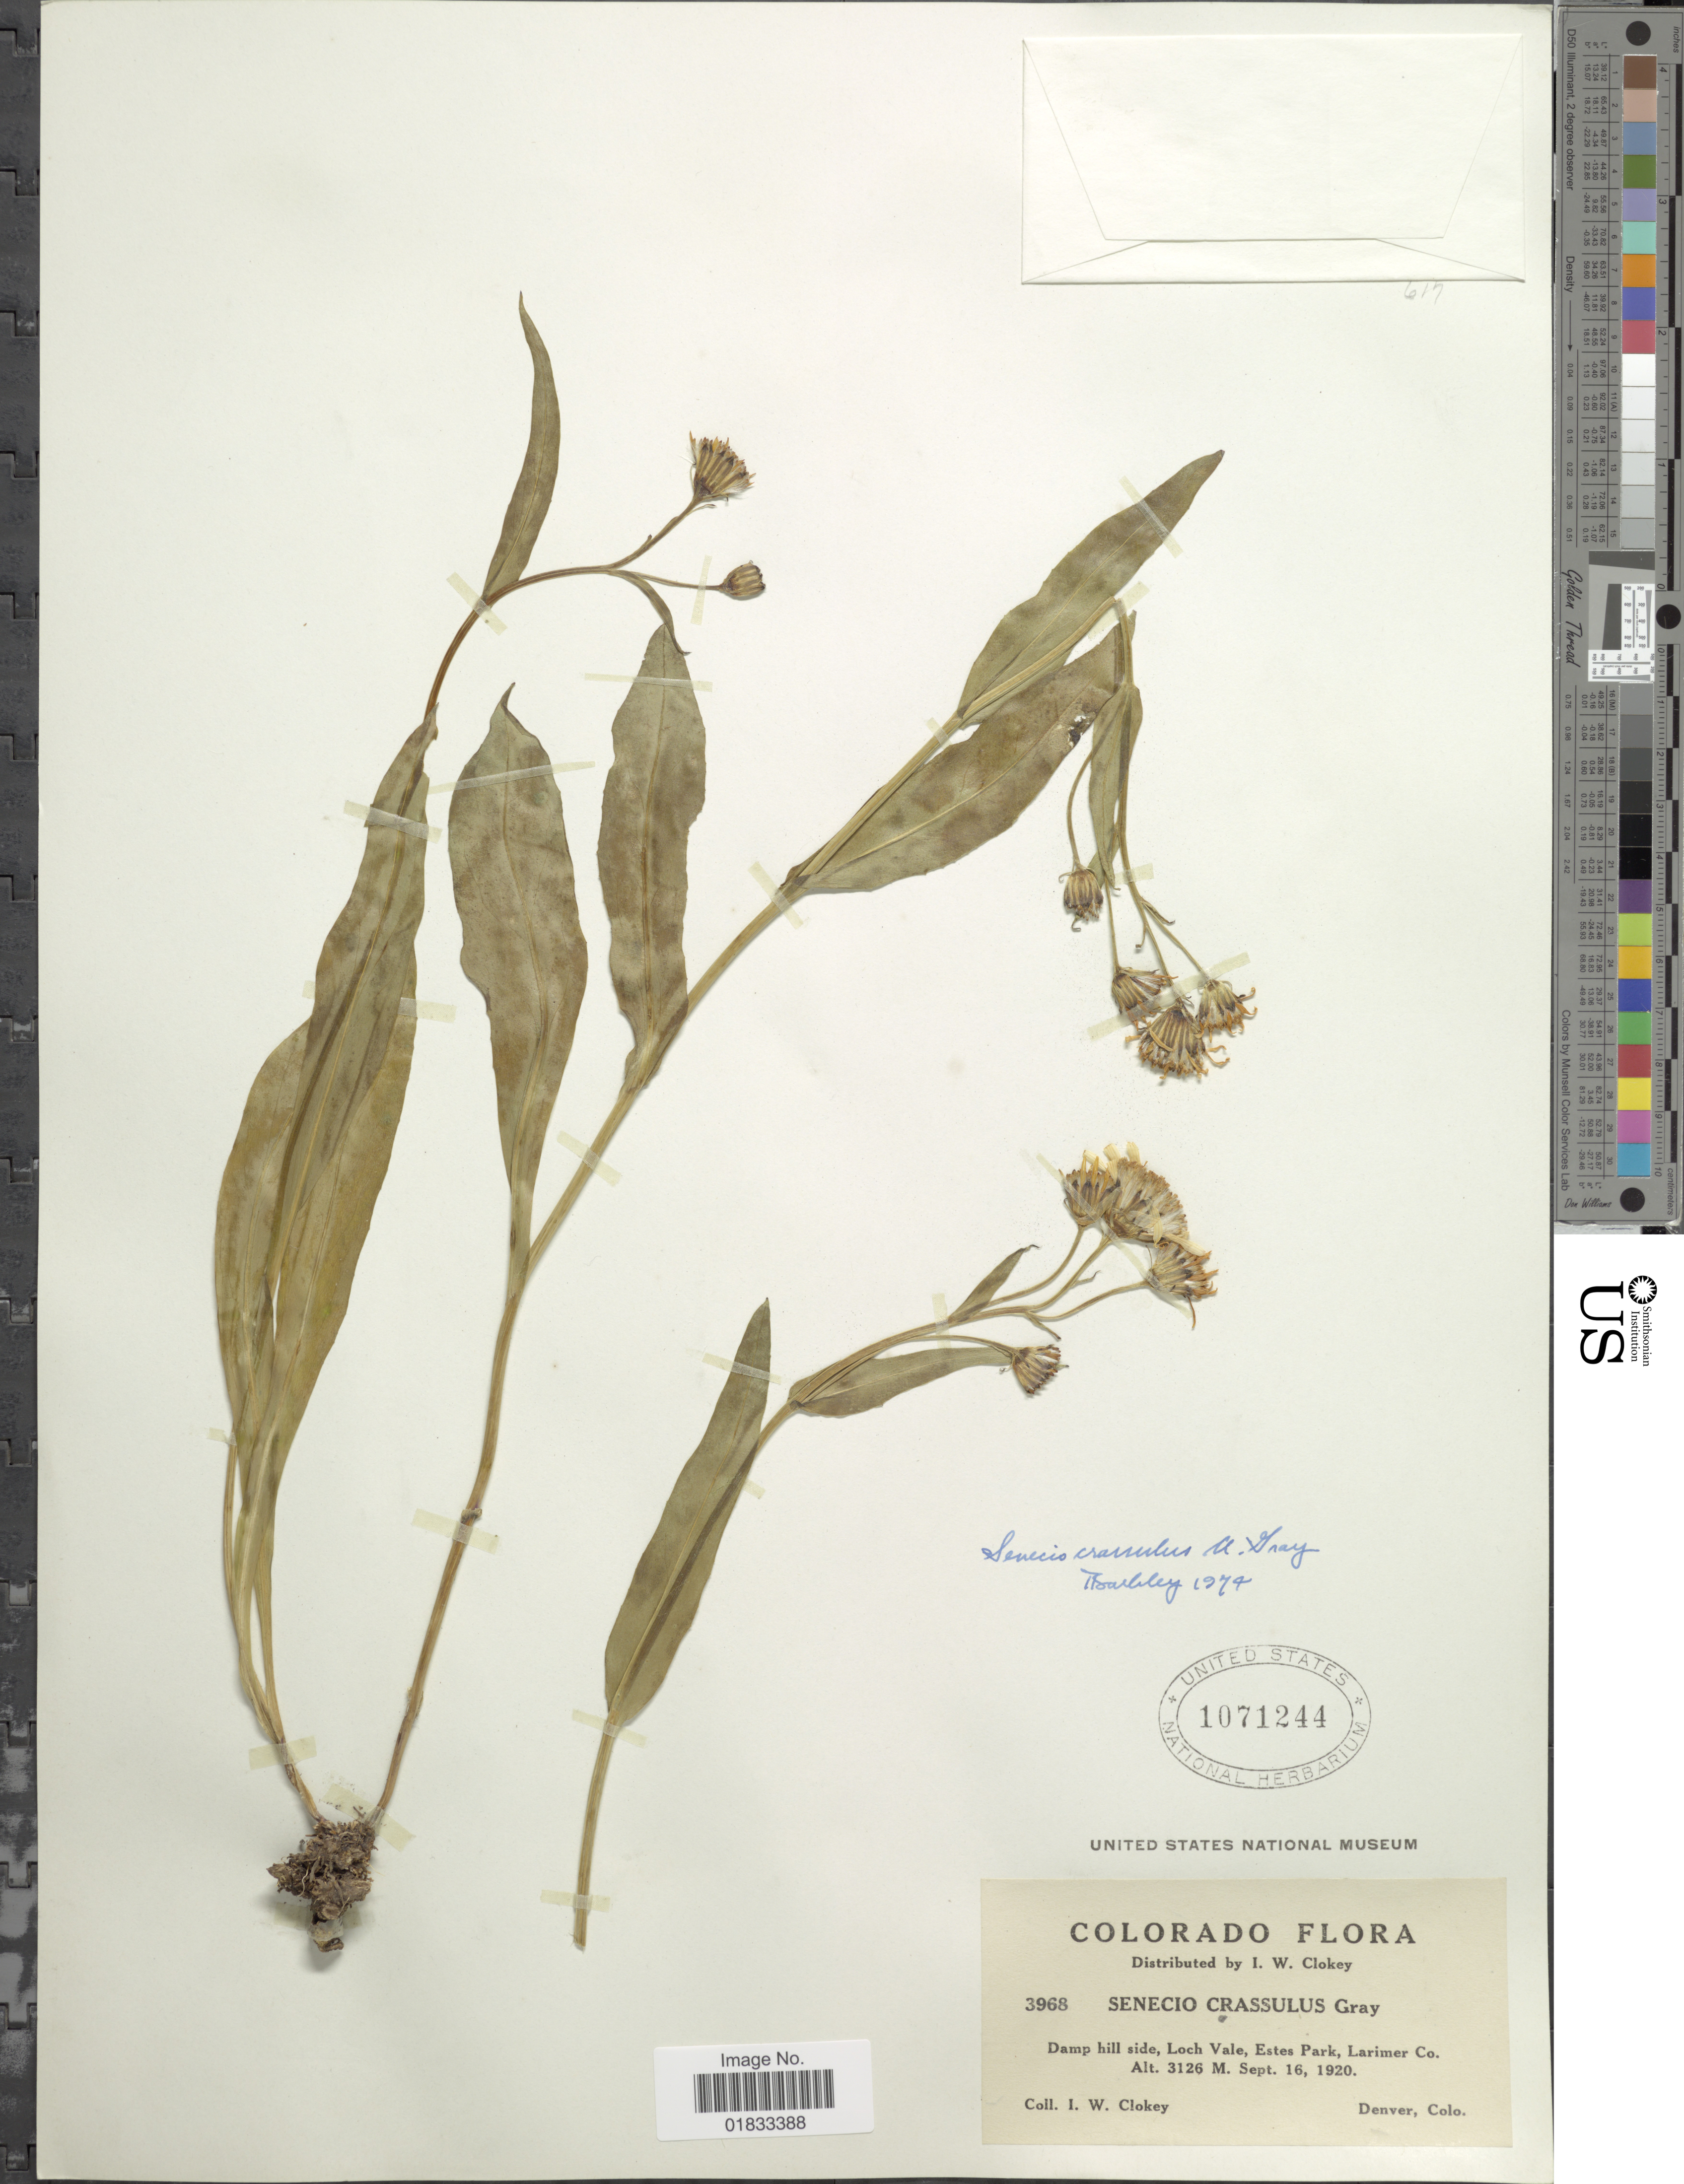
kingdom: Plantae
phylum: Tracheophyta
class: Magnoliopsida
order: Asterales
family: Asteraceae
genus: Senecio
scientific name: Senecio crassulus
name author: A. Gray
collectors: I. W. Clokey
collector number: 3968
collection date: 1920-09-16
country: United States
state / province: Colorado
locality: Loch Vale, Estes Park, Larimer Co.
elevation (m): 3126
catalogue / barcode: US 1071244